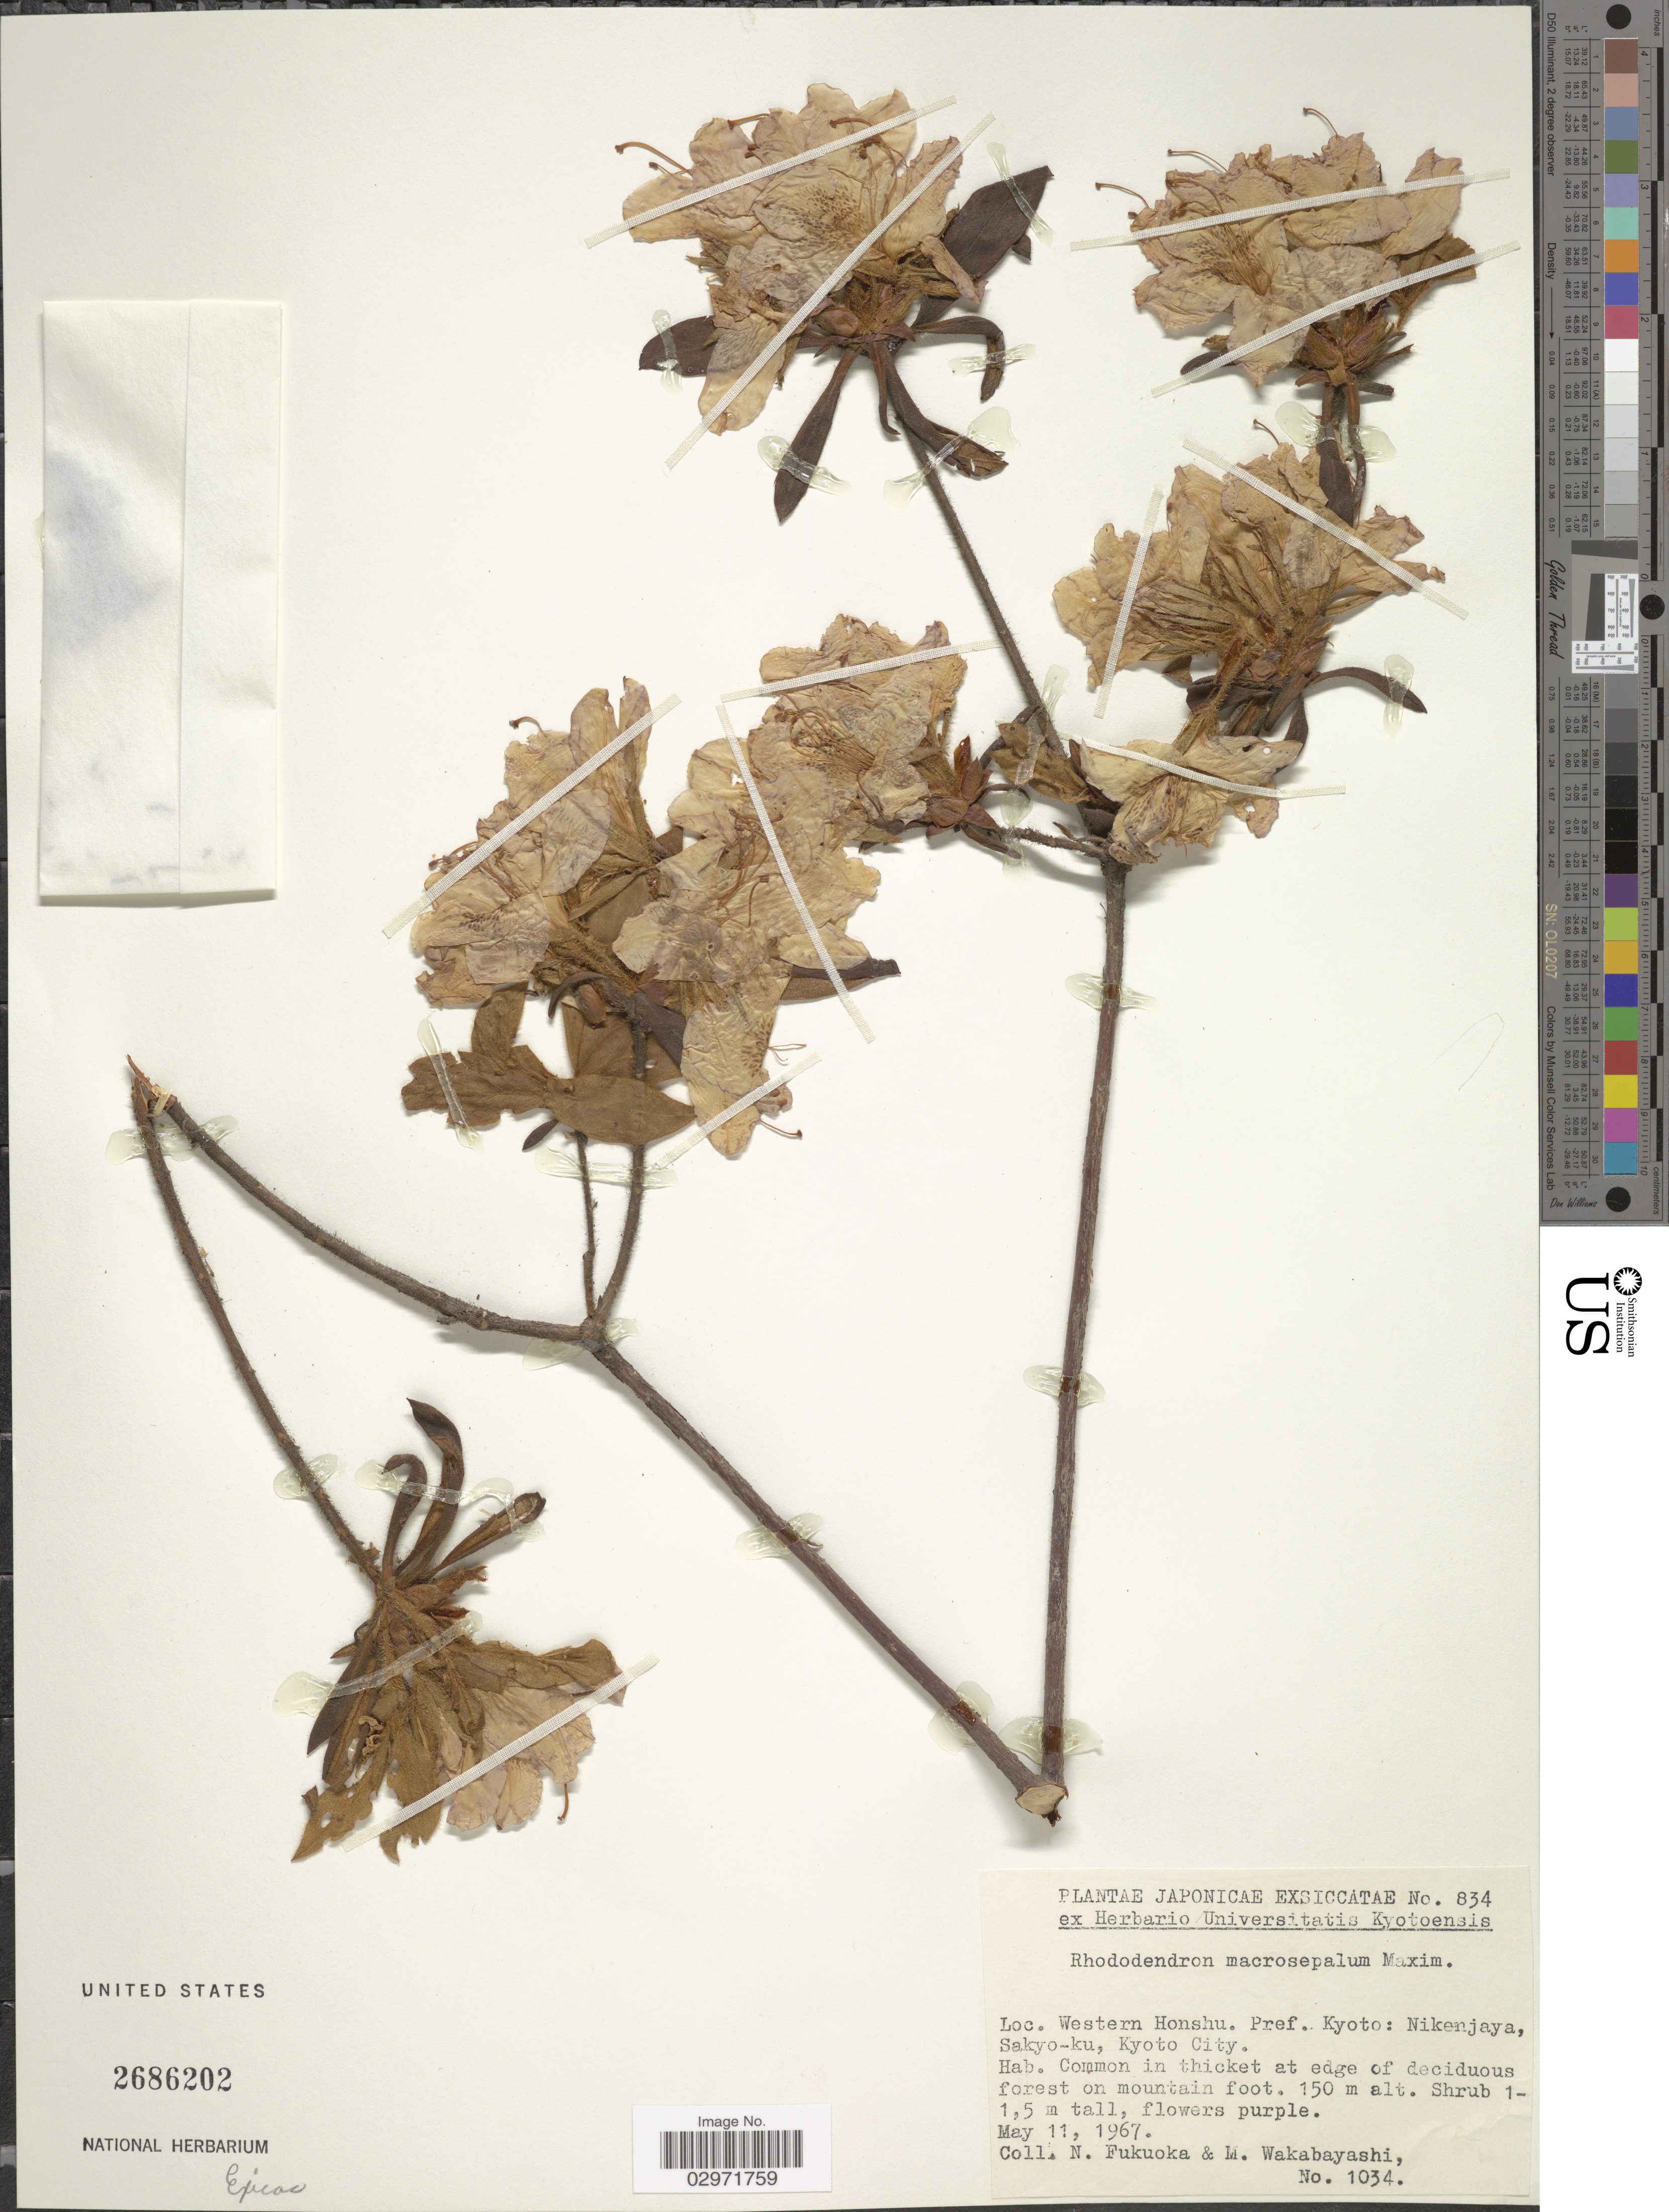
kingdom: Plantae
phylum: Tracheophyta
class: Magnoliopsida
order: Ericales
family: Ericaceae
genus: Rhododendron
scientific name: Rhododendron macrosepalum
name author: Maxim.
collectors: N. Fukuoka & M. Wakabayashi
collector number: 1034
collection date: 1967-05-11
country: Japan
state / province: Kyoto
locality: Western Honshu. Pref. Kyoto: Nikenjaya, Sakyo-ku, Kyoto City.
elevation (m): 150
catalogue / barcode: US 2686202